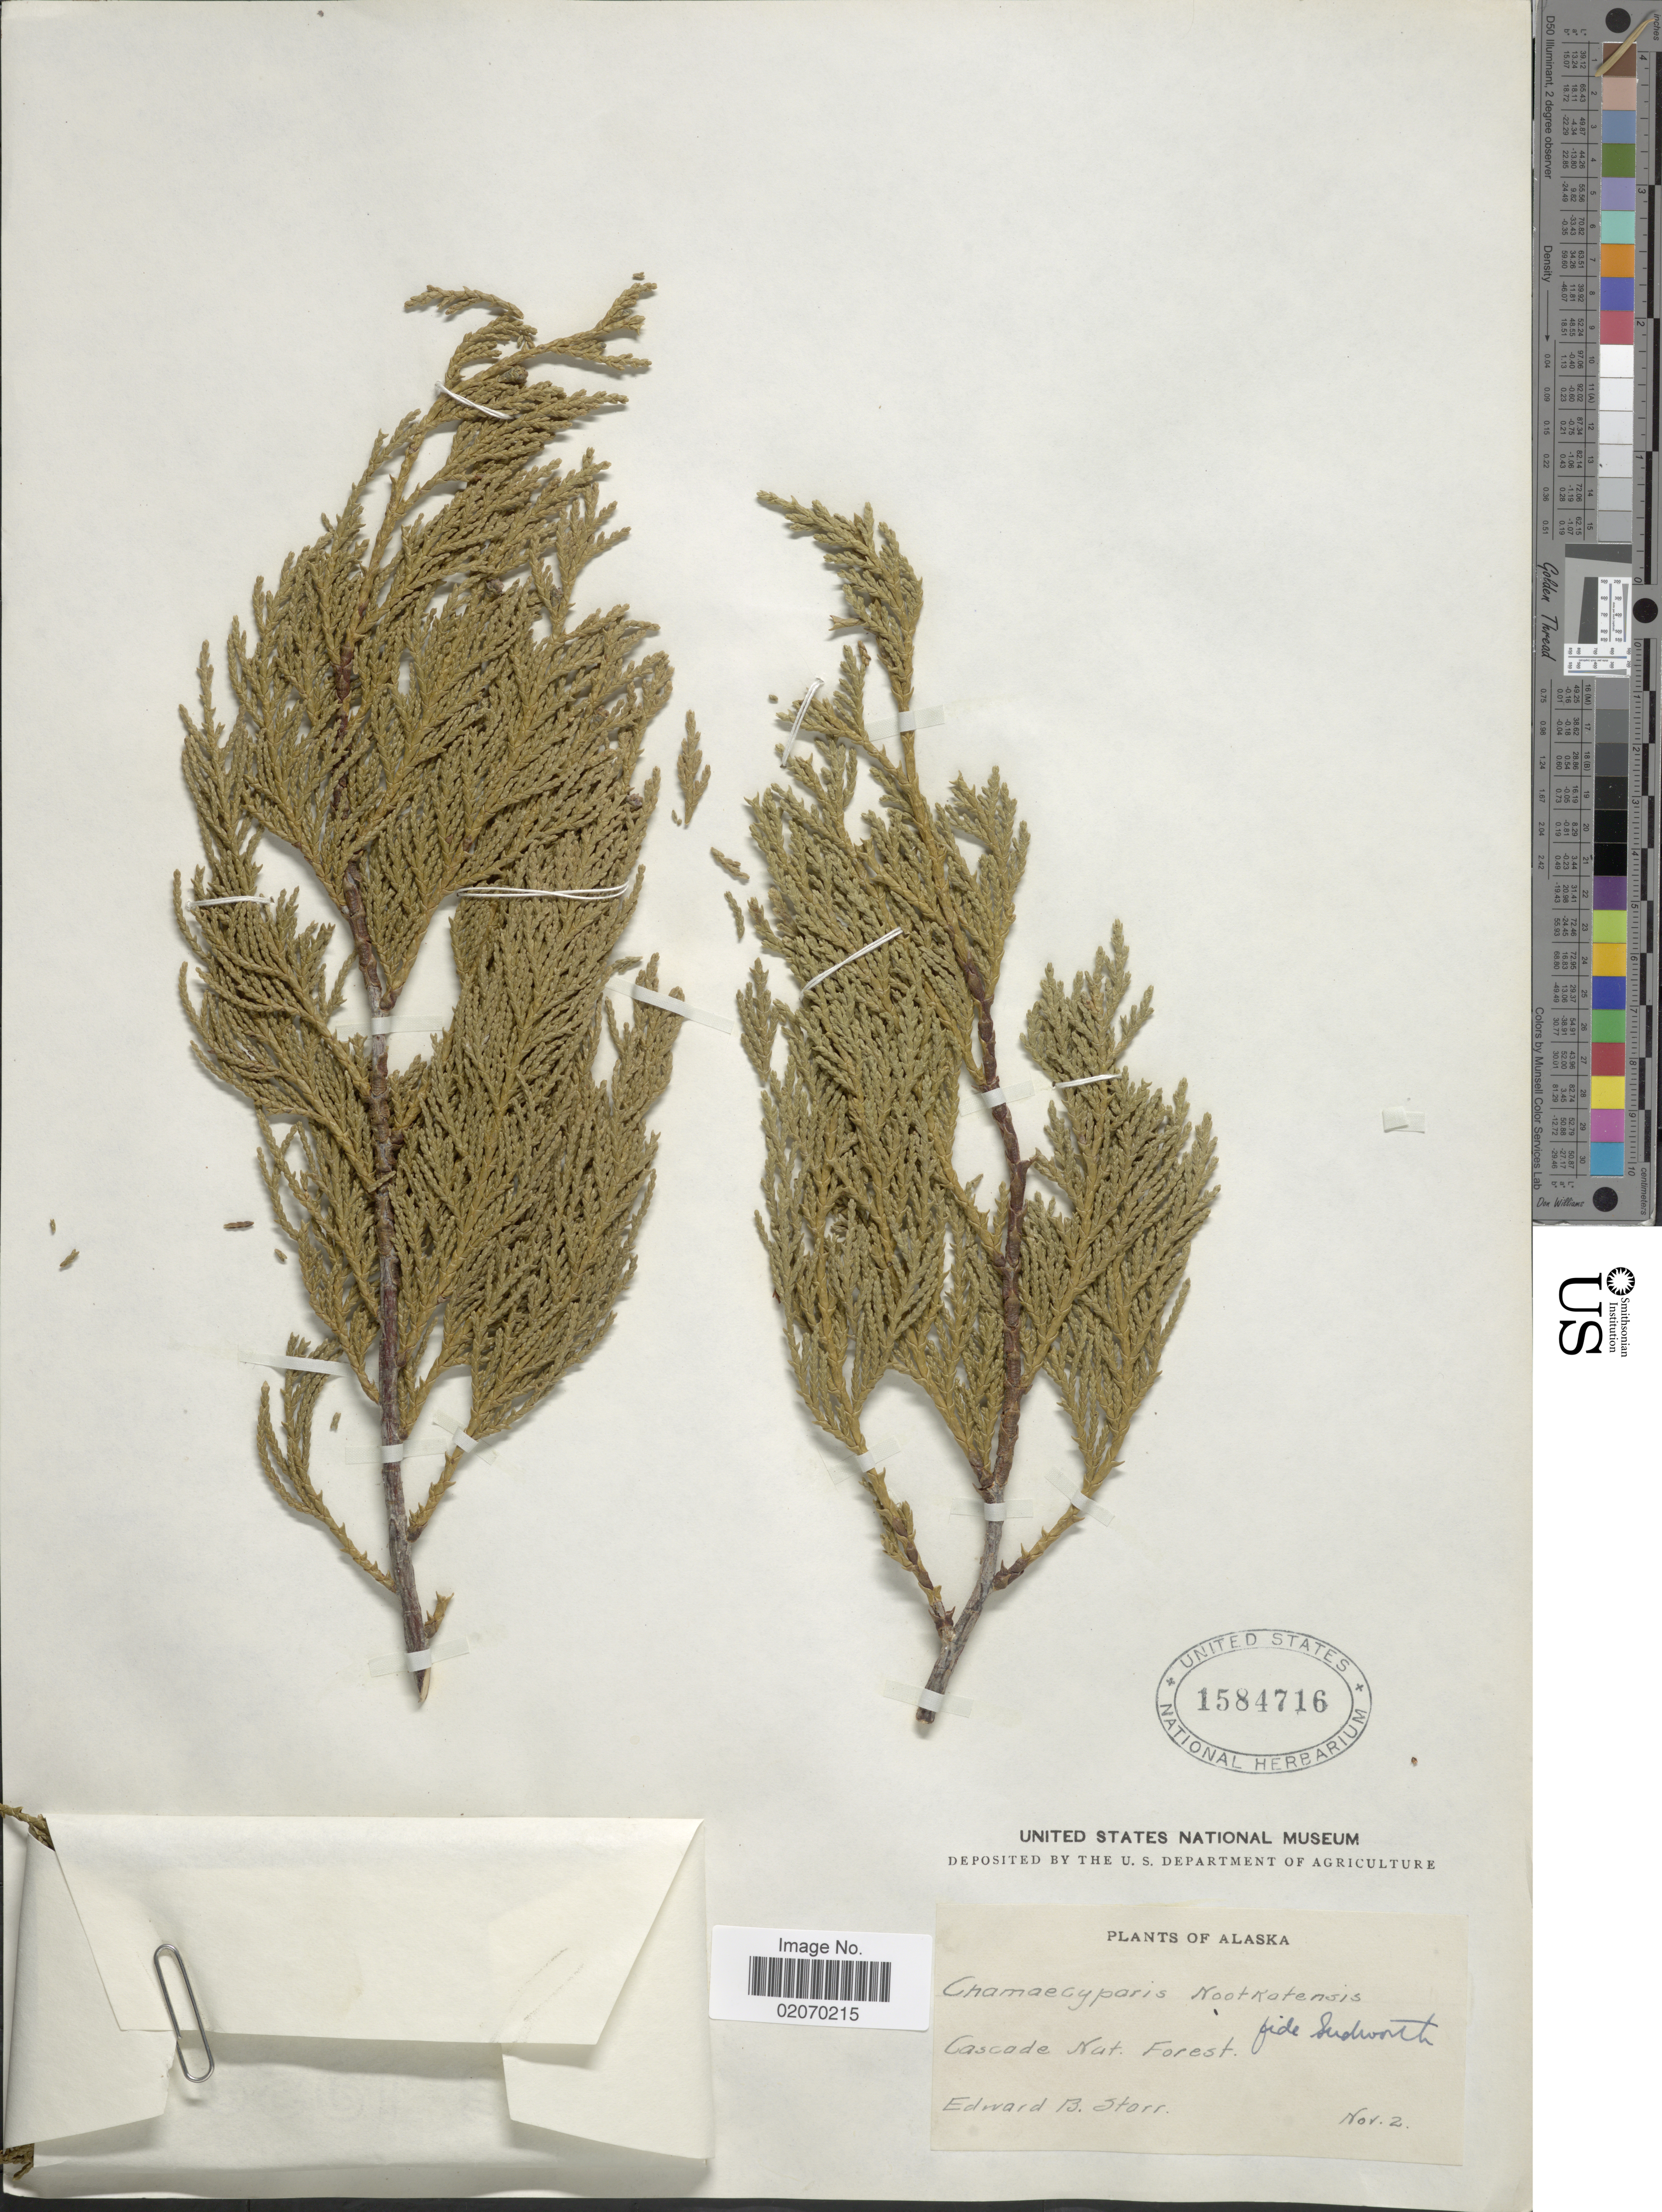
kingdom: Plantae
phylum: Tracheophyta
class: Pinopsida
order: Pinales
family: Cupressaceae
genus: Chamaecyparis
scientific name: Chamaecyparis nootkatensis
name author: (D. Don) Spach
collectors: E. Storr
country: United States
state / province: Alaska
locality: Cascade Nat. Forest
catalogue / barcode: US 1584716